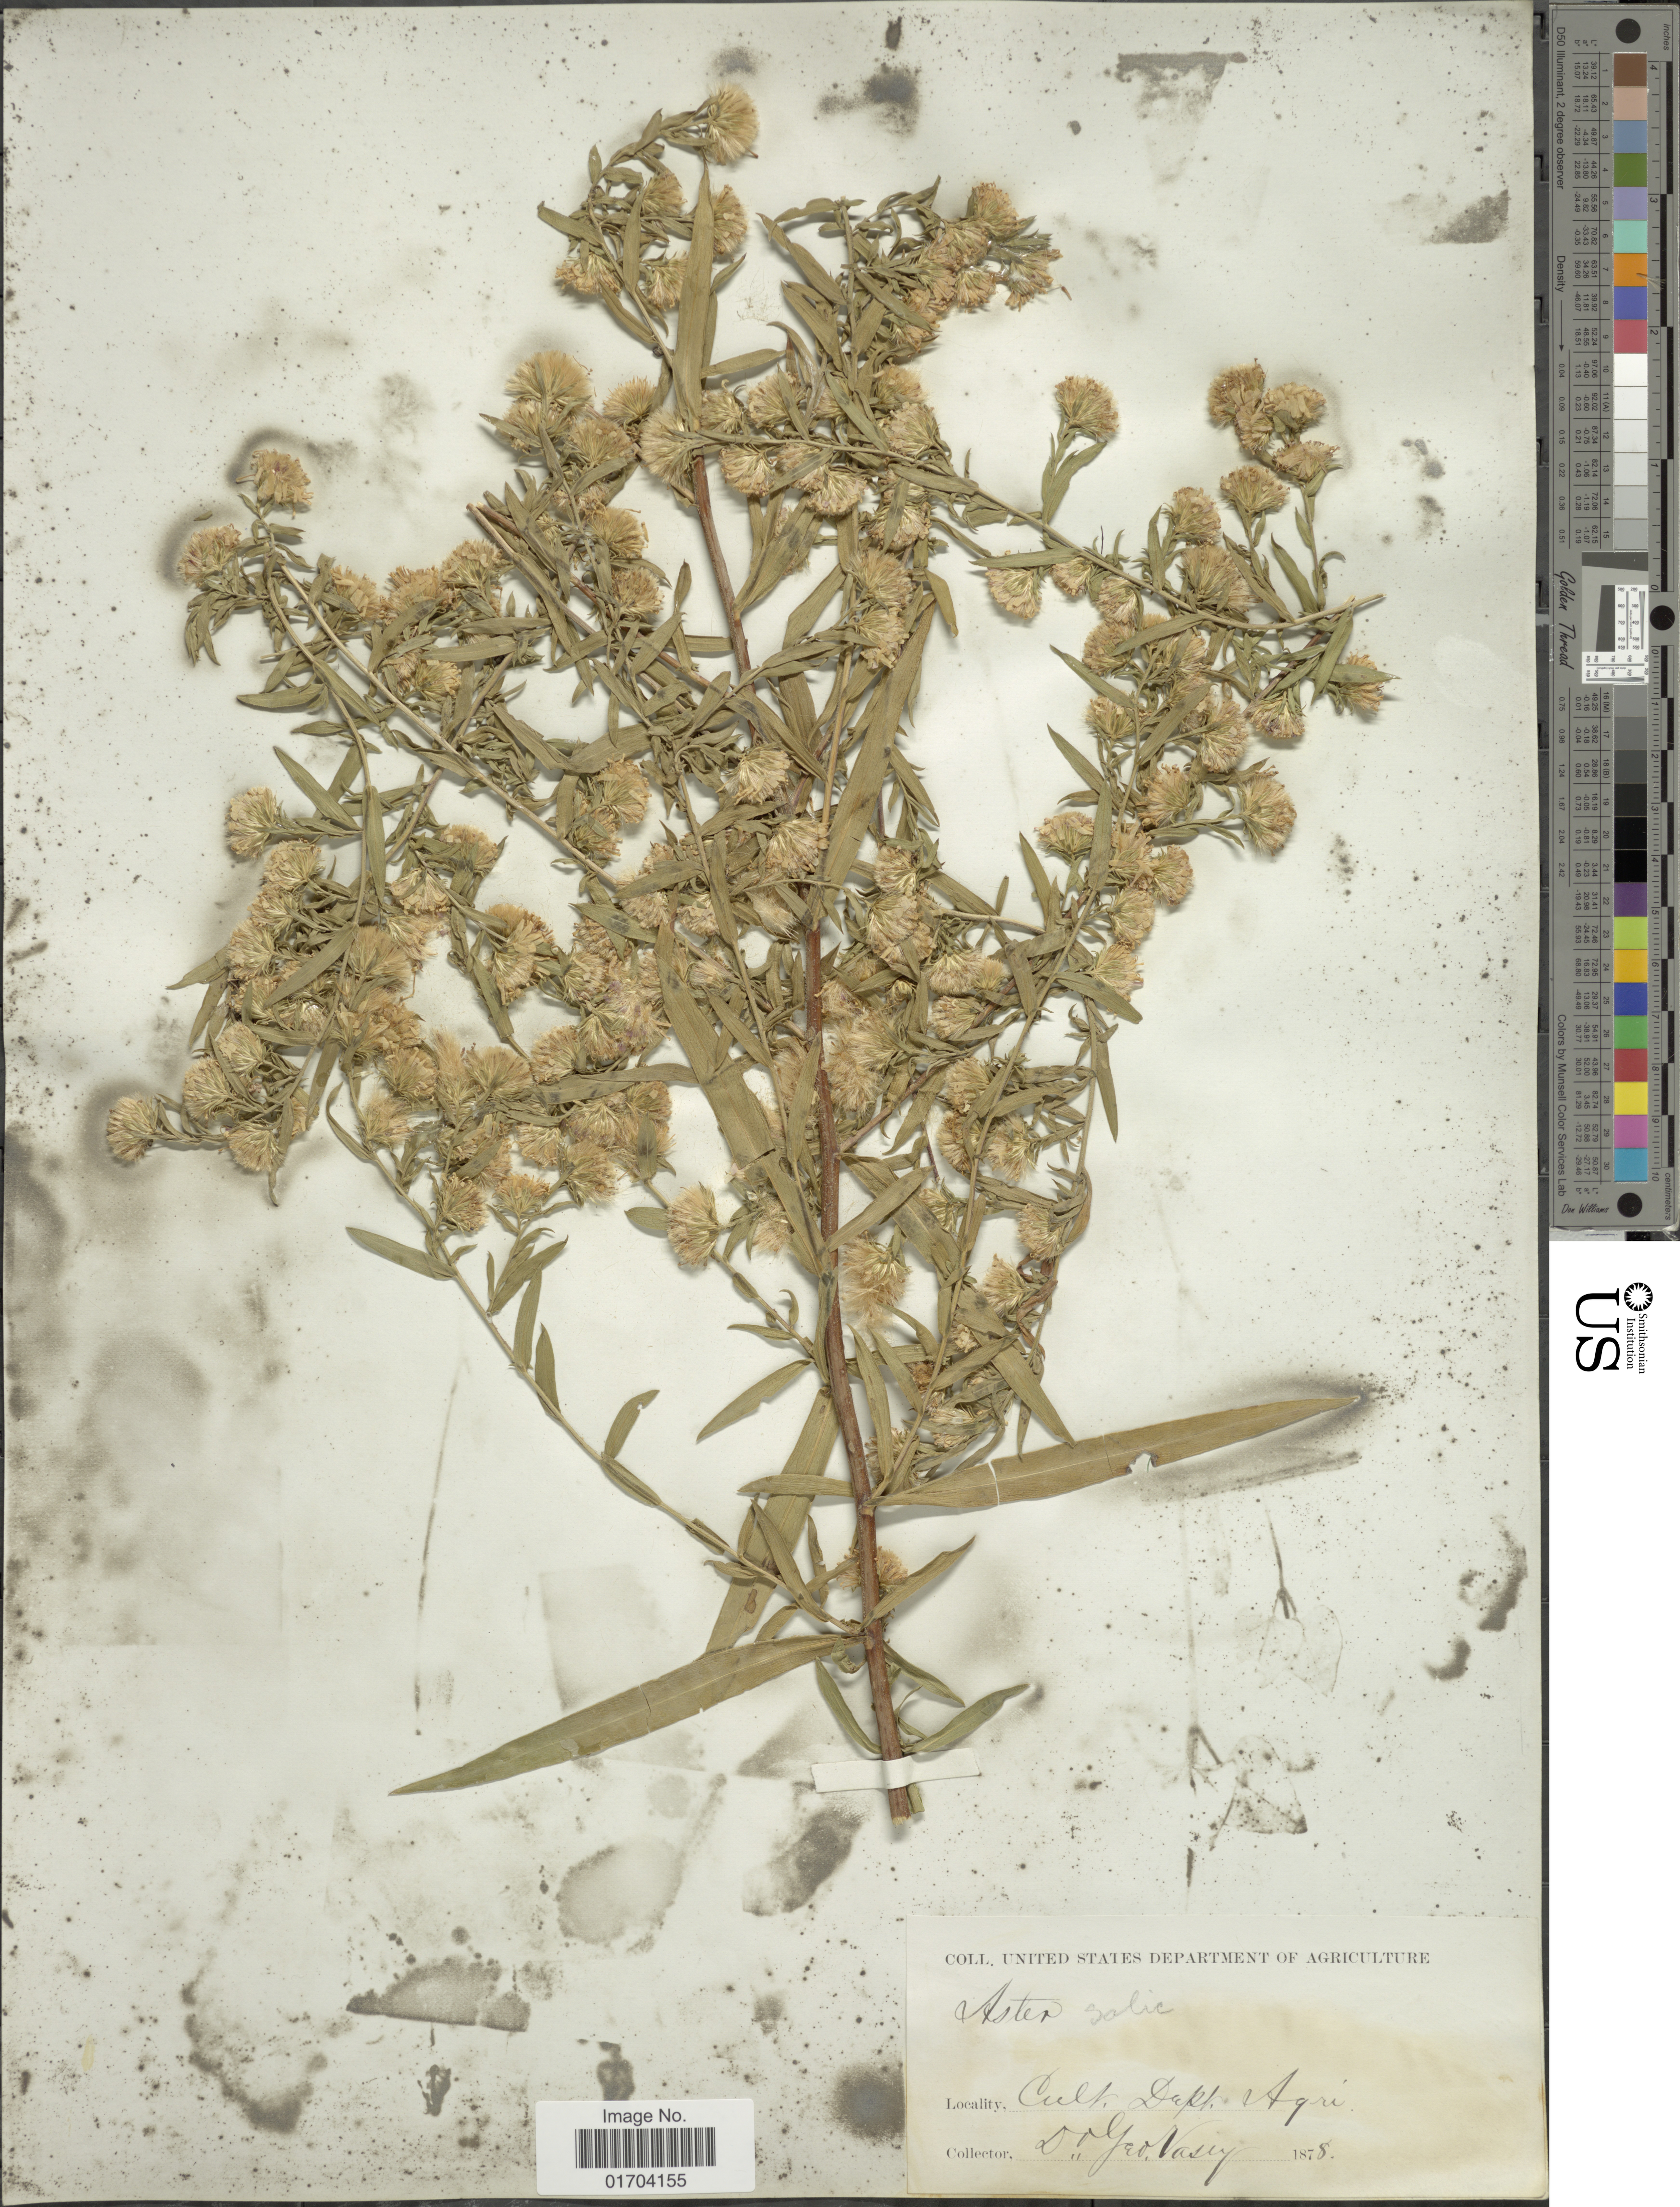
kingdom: Plantae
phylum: Tracheophyta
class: Magnoliopsida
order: Asterales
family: Asteraceae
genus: Symphyotrichum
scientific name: Symphyotrichum sp.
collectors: G. Vasey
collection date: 1878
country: United States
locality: Dept. Agri.